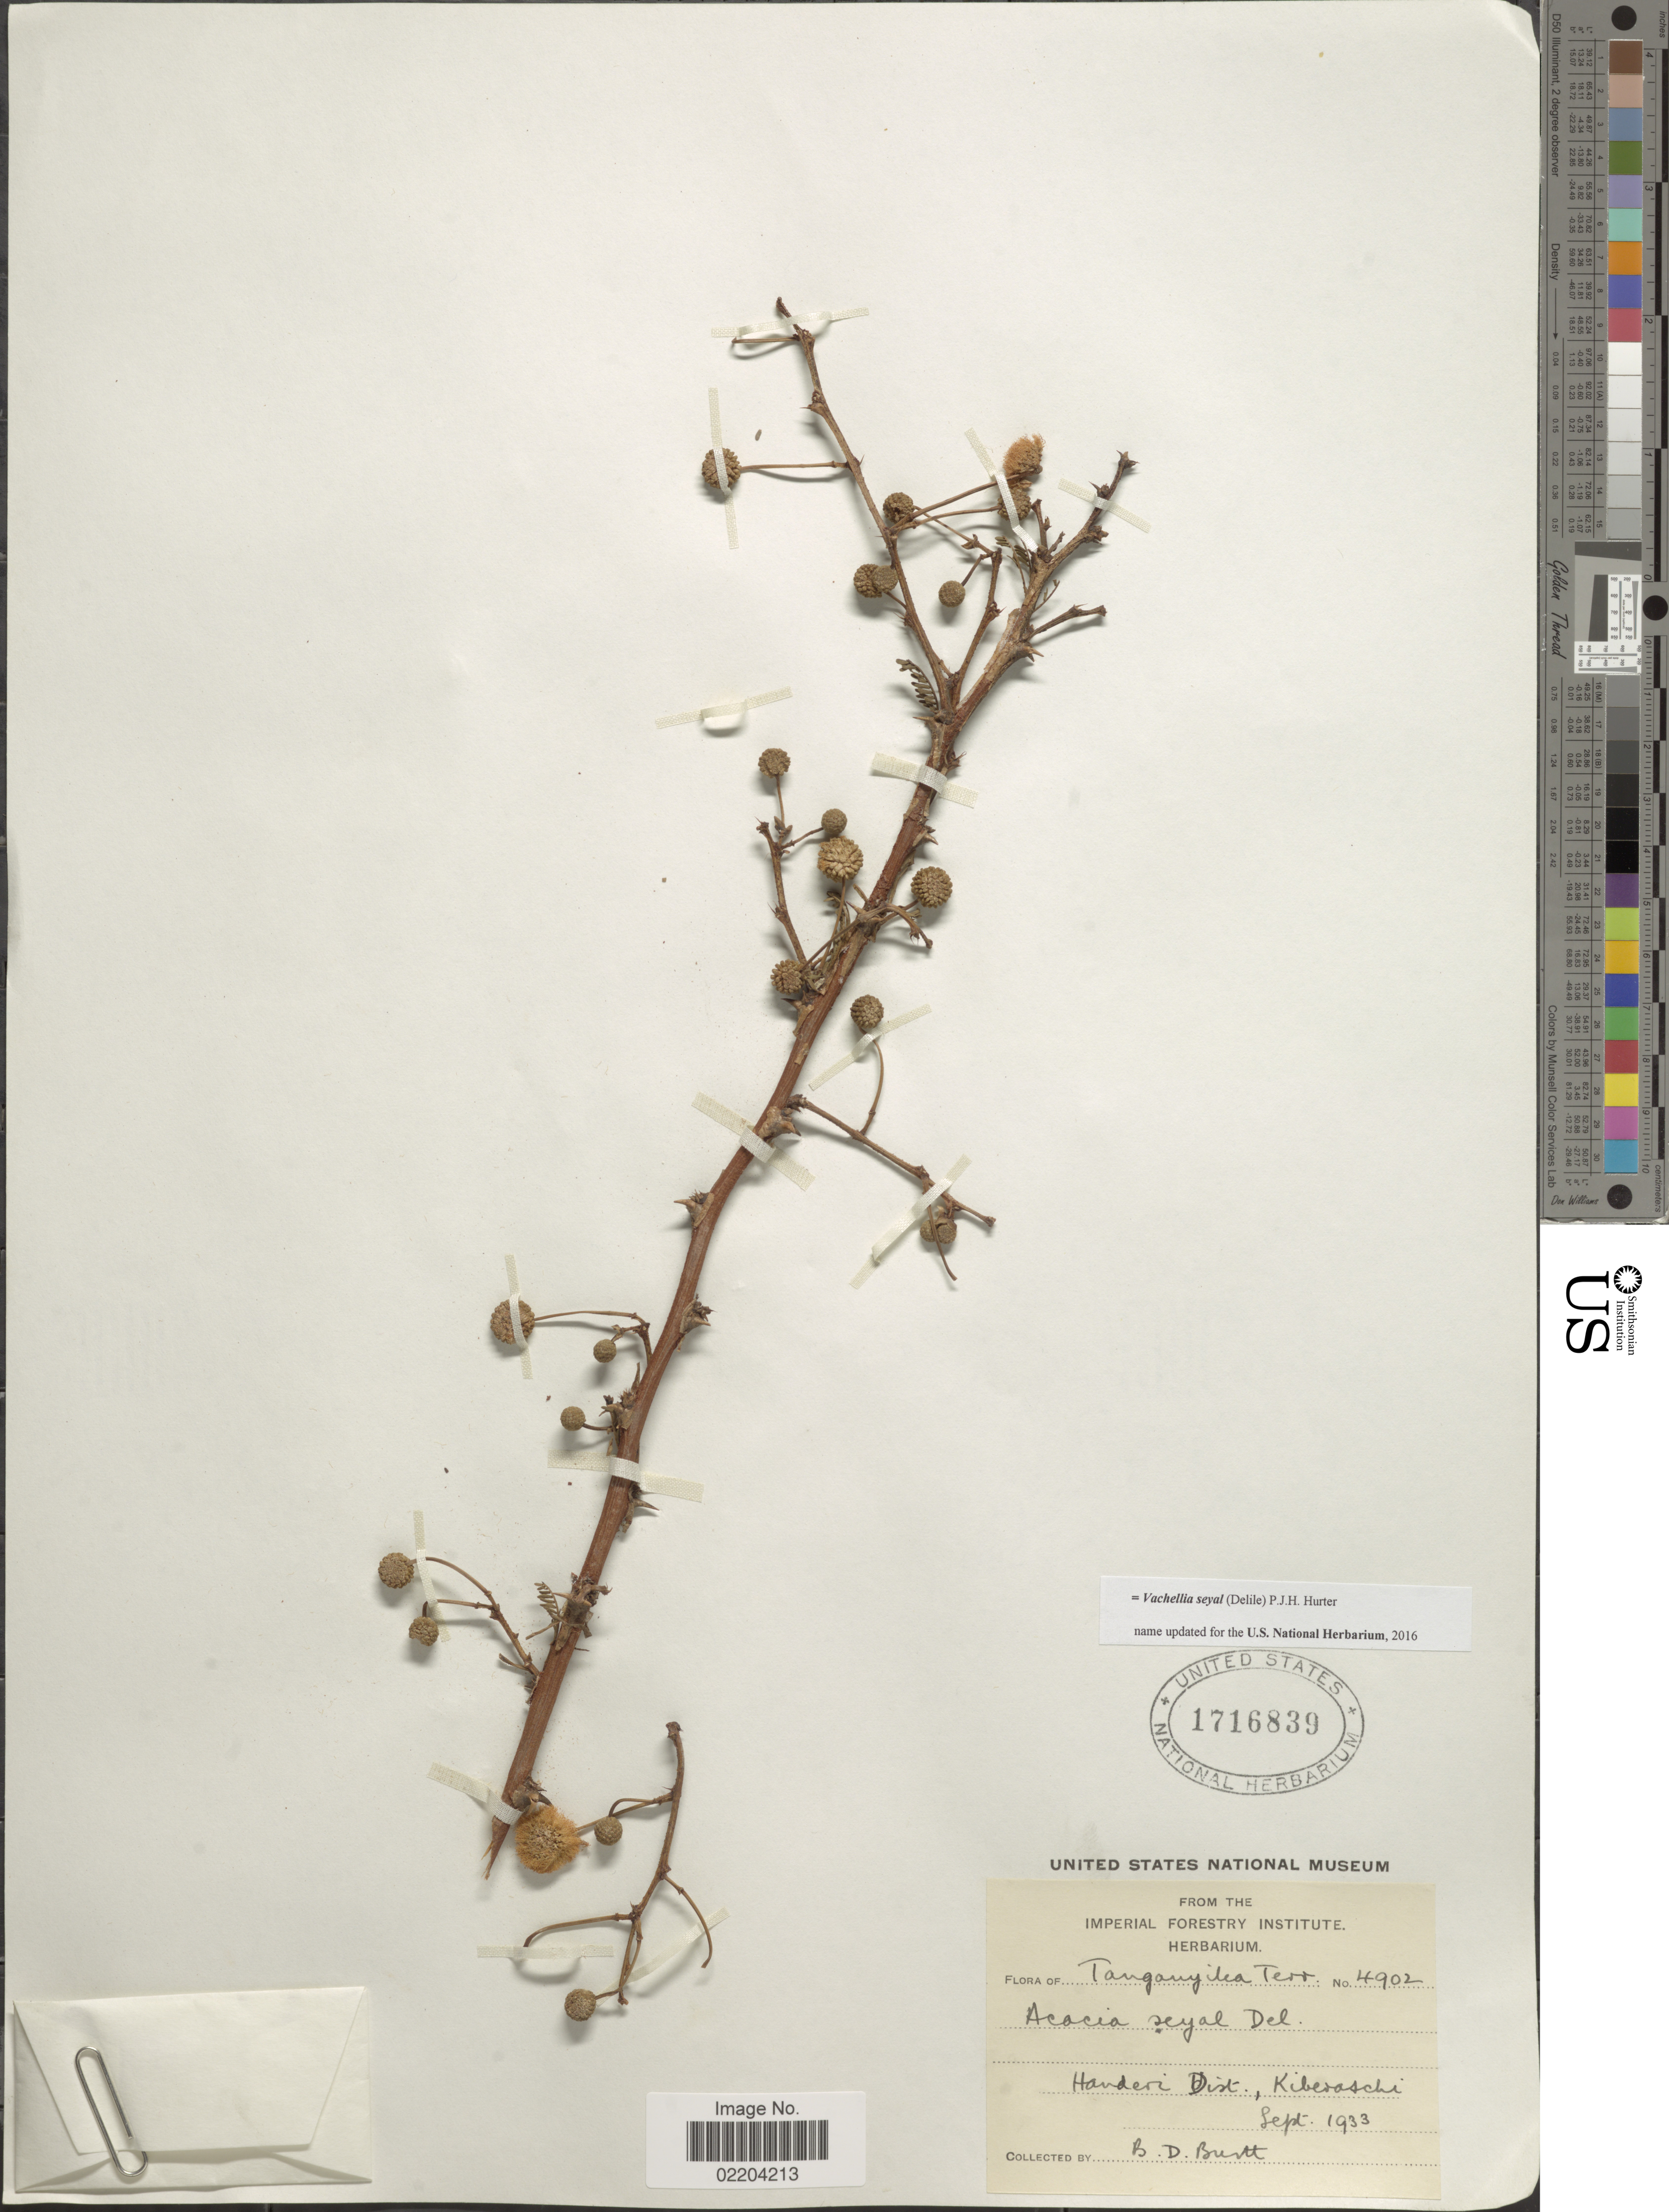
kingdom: Plantae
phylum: Tracheophyta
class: Magnoliopsida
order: Fabales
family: Fabaceae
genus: Vachellia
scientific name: Vachellia seyal var. seyal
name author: (Delile) P.J.H. Hurter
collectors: B. D. Burtt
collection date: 1933-09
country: Tanzania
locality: Tanganyika Terr. Handeni Dist., Kiberashi.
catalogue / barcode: US 1716839